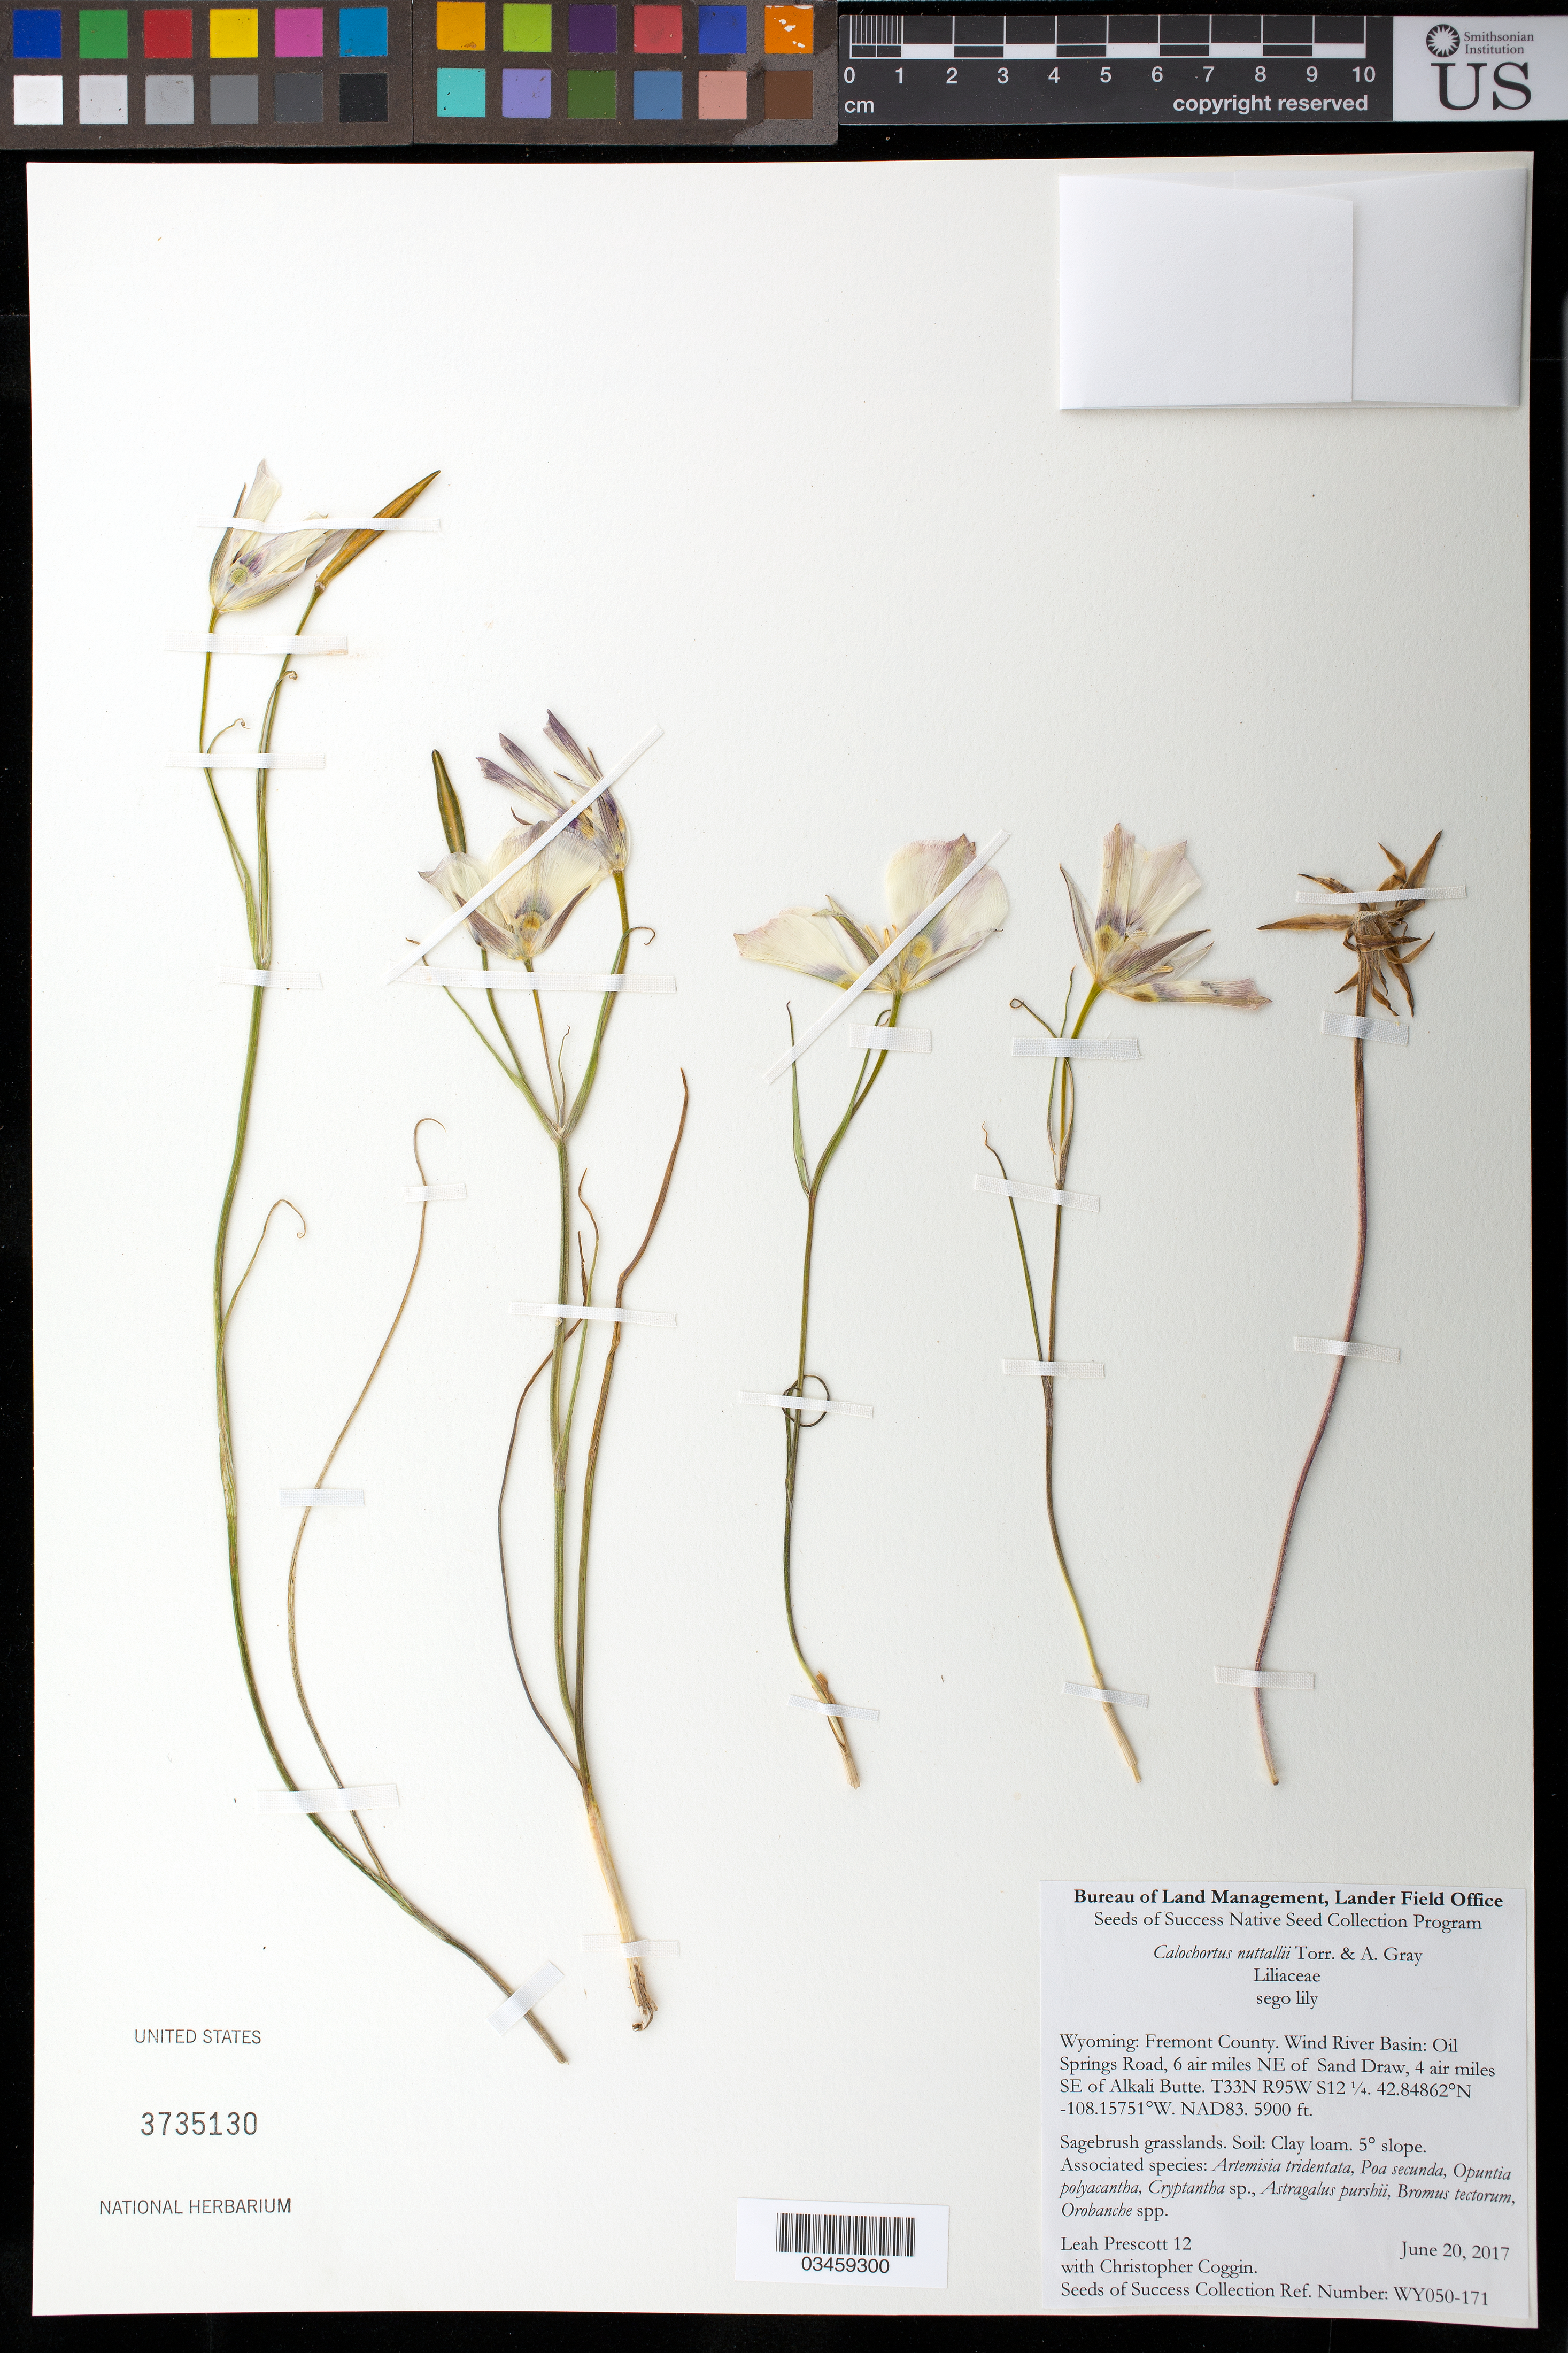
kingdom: Plantae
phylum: Tracheophyta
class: Liliopsida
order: Liliales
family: Liliaceae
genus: Calochortus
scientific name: Calochortus nuttallii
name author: Torr.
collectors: L. Prescott & C. Coggin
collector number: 12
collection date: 2017-06-20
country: United States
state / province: Wyoming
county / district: Fremont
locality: Wind River Basin, Oil Springs Road, 6 air mi. NE of Sand Draw, 4 air mi. SE of Alkali Butte T33N R95W S12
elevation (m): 1798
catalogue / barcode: US 3735130